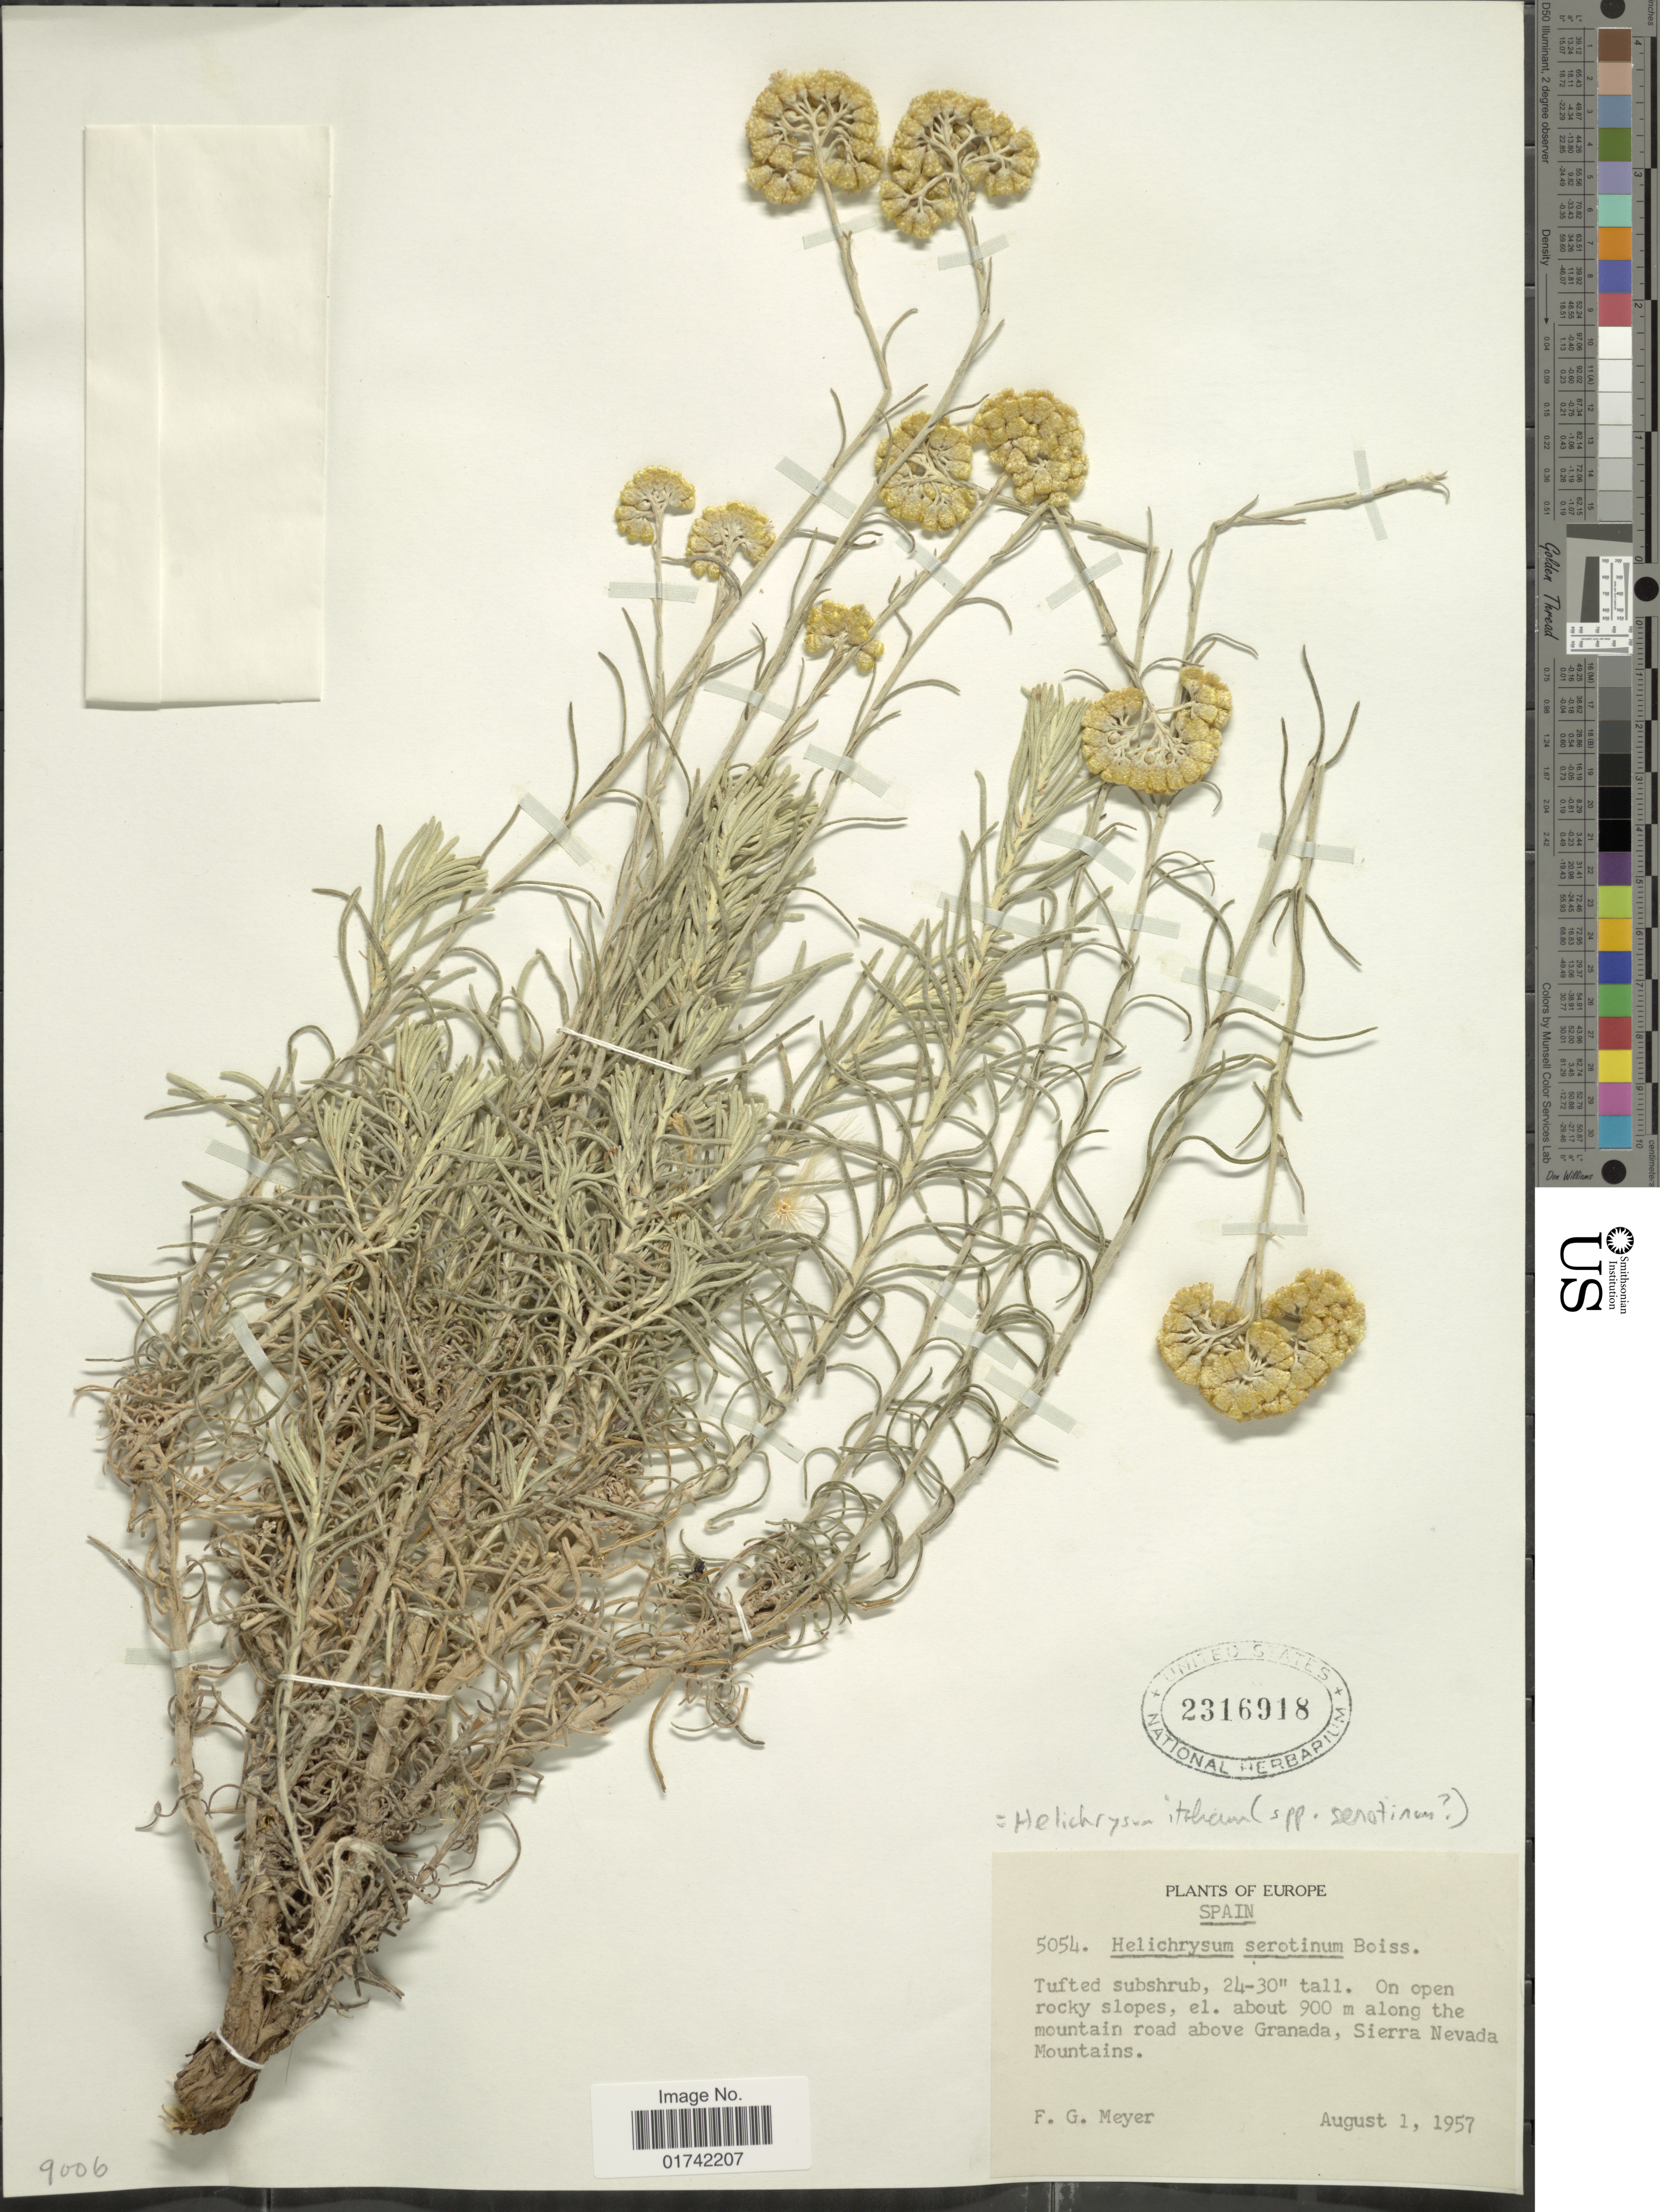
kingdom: Plantae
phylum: Tracheophyta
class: Magnoliopsida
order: Asterales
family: Asteraceae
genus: Helichrysum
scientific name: Helichrysum italicum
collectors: F. G. Meyer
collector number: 5054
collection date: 1957-08-01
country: Spain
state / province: Andalucia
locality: Europe, along the mountain road above Granada, Sierra Nevada Mountains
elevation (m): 900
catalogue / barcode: US 2316918